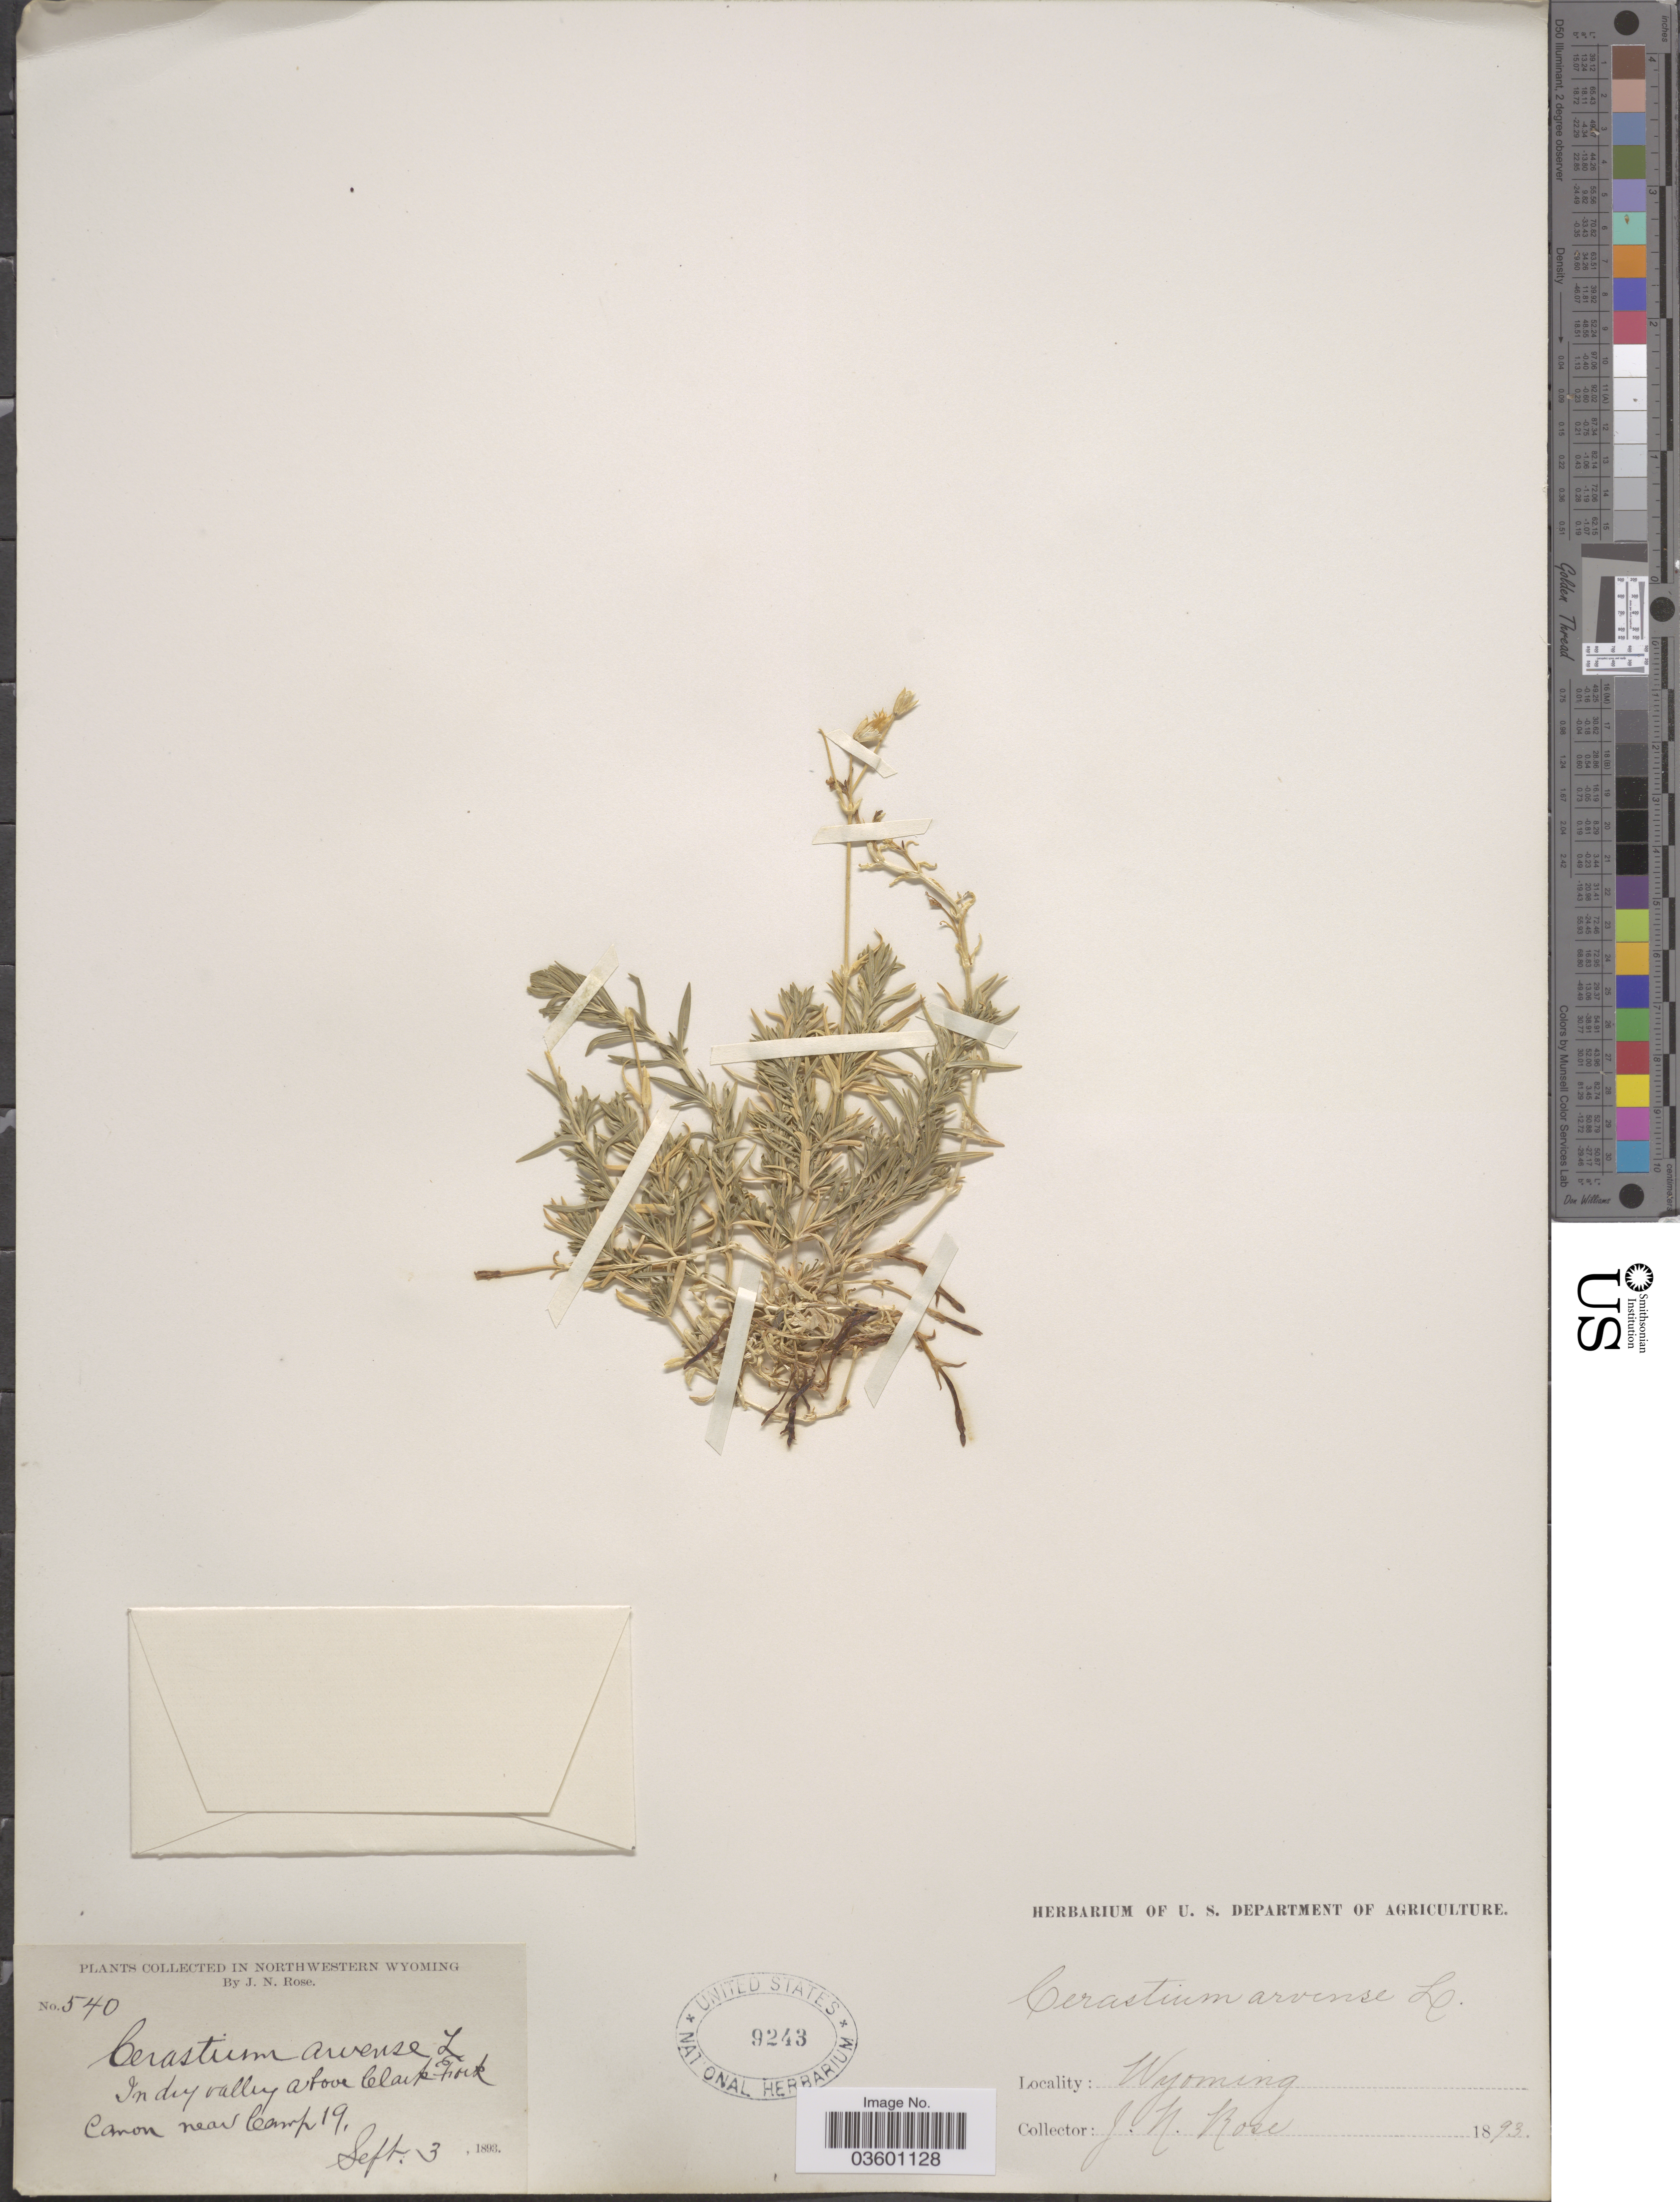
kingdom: Plantae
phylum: Tracheophyta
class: Magnoliopsida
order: Caryophyllales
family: Caryophyllaceae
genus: Cerastium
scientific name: Cerastium arvense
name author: L.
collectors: J. N. Rose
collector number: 540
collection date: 1893-09-03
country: United States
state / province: Wyoming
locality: Northwestern Wyoming. In dry valley above Clark Fork Canon near Camp 19.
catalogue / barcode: US 9243